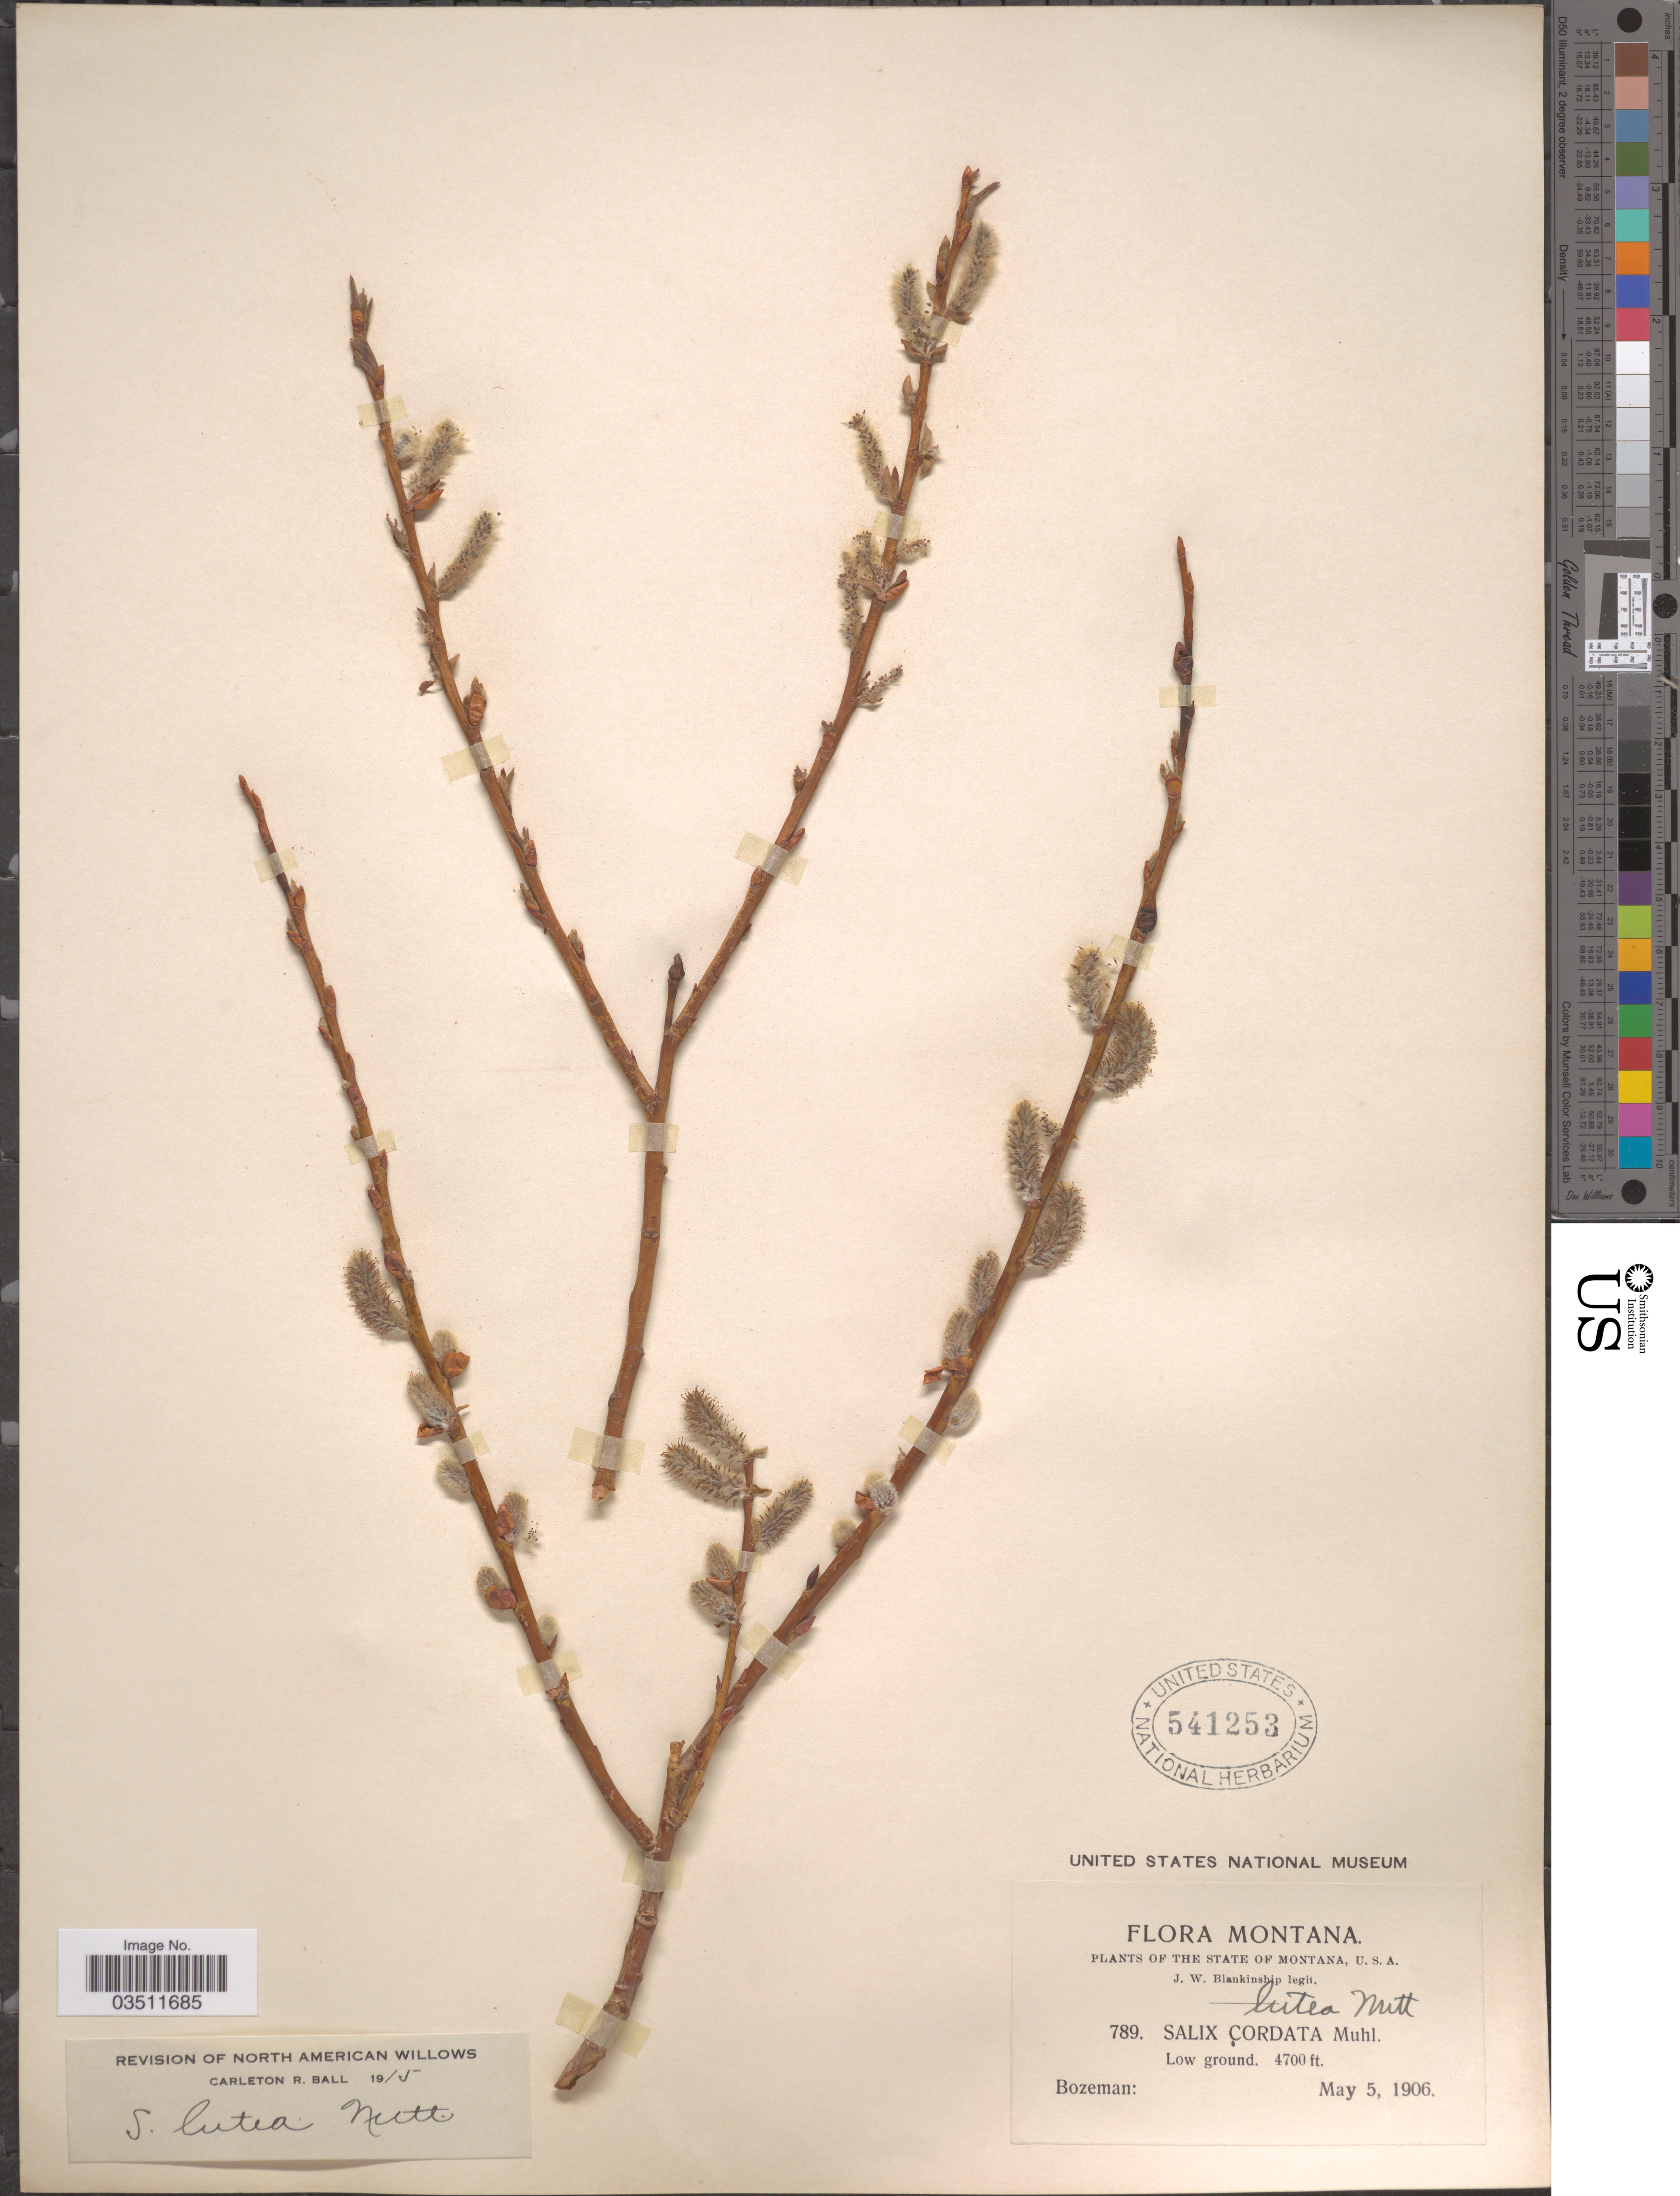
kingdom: Plantae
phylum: Tracheophyta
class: Magnoliopsida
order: Malpighiales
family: Salicaceae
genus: Salix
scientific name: Salix lutea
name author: Nutt.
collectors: J. W. Blankinship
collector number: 789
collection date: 1906-05-05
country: United States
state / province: Montana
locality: U.S.A. Bozeman.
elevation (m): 1433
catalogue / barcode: US 541253